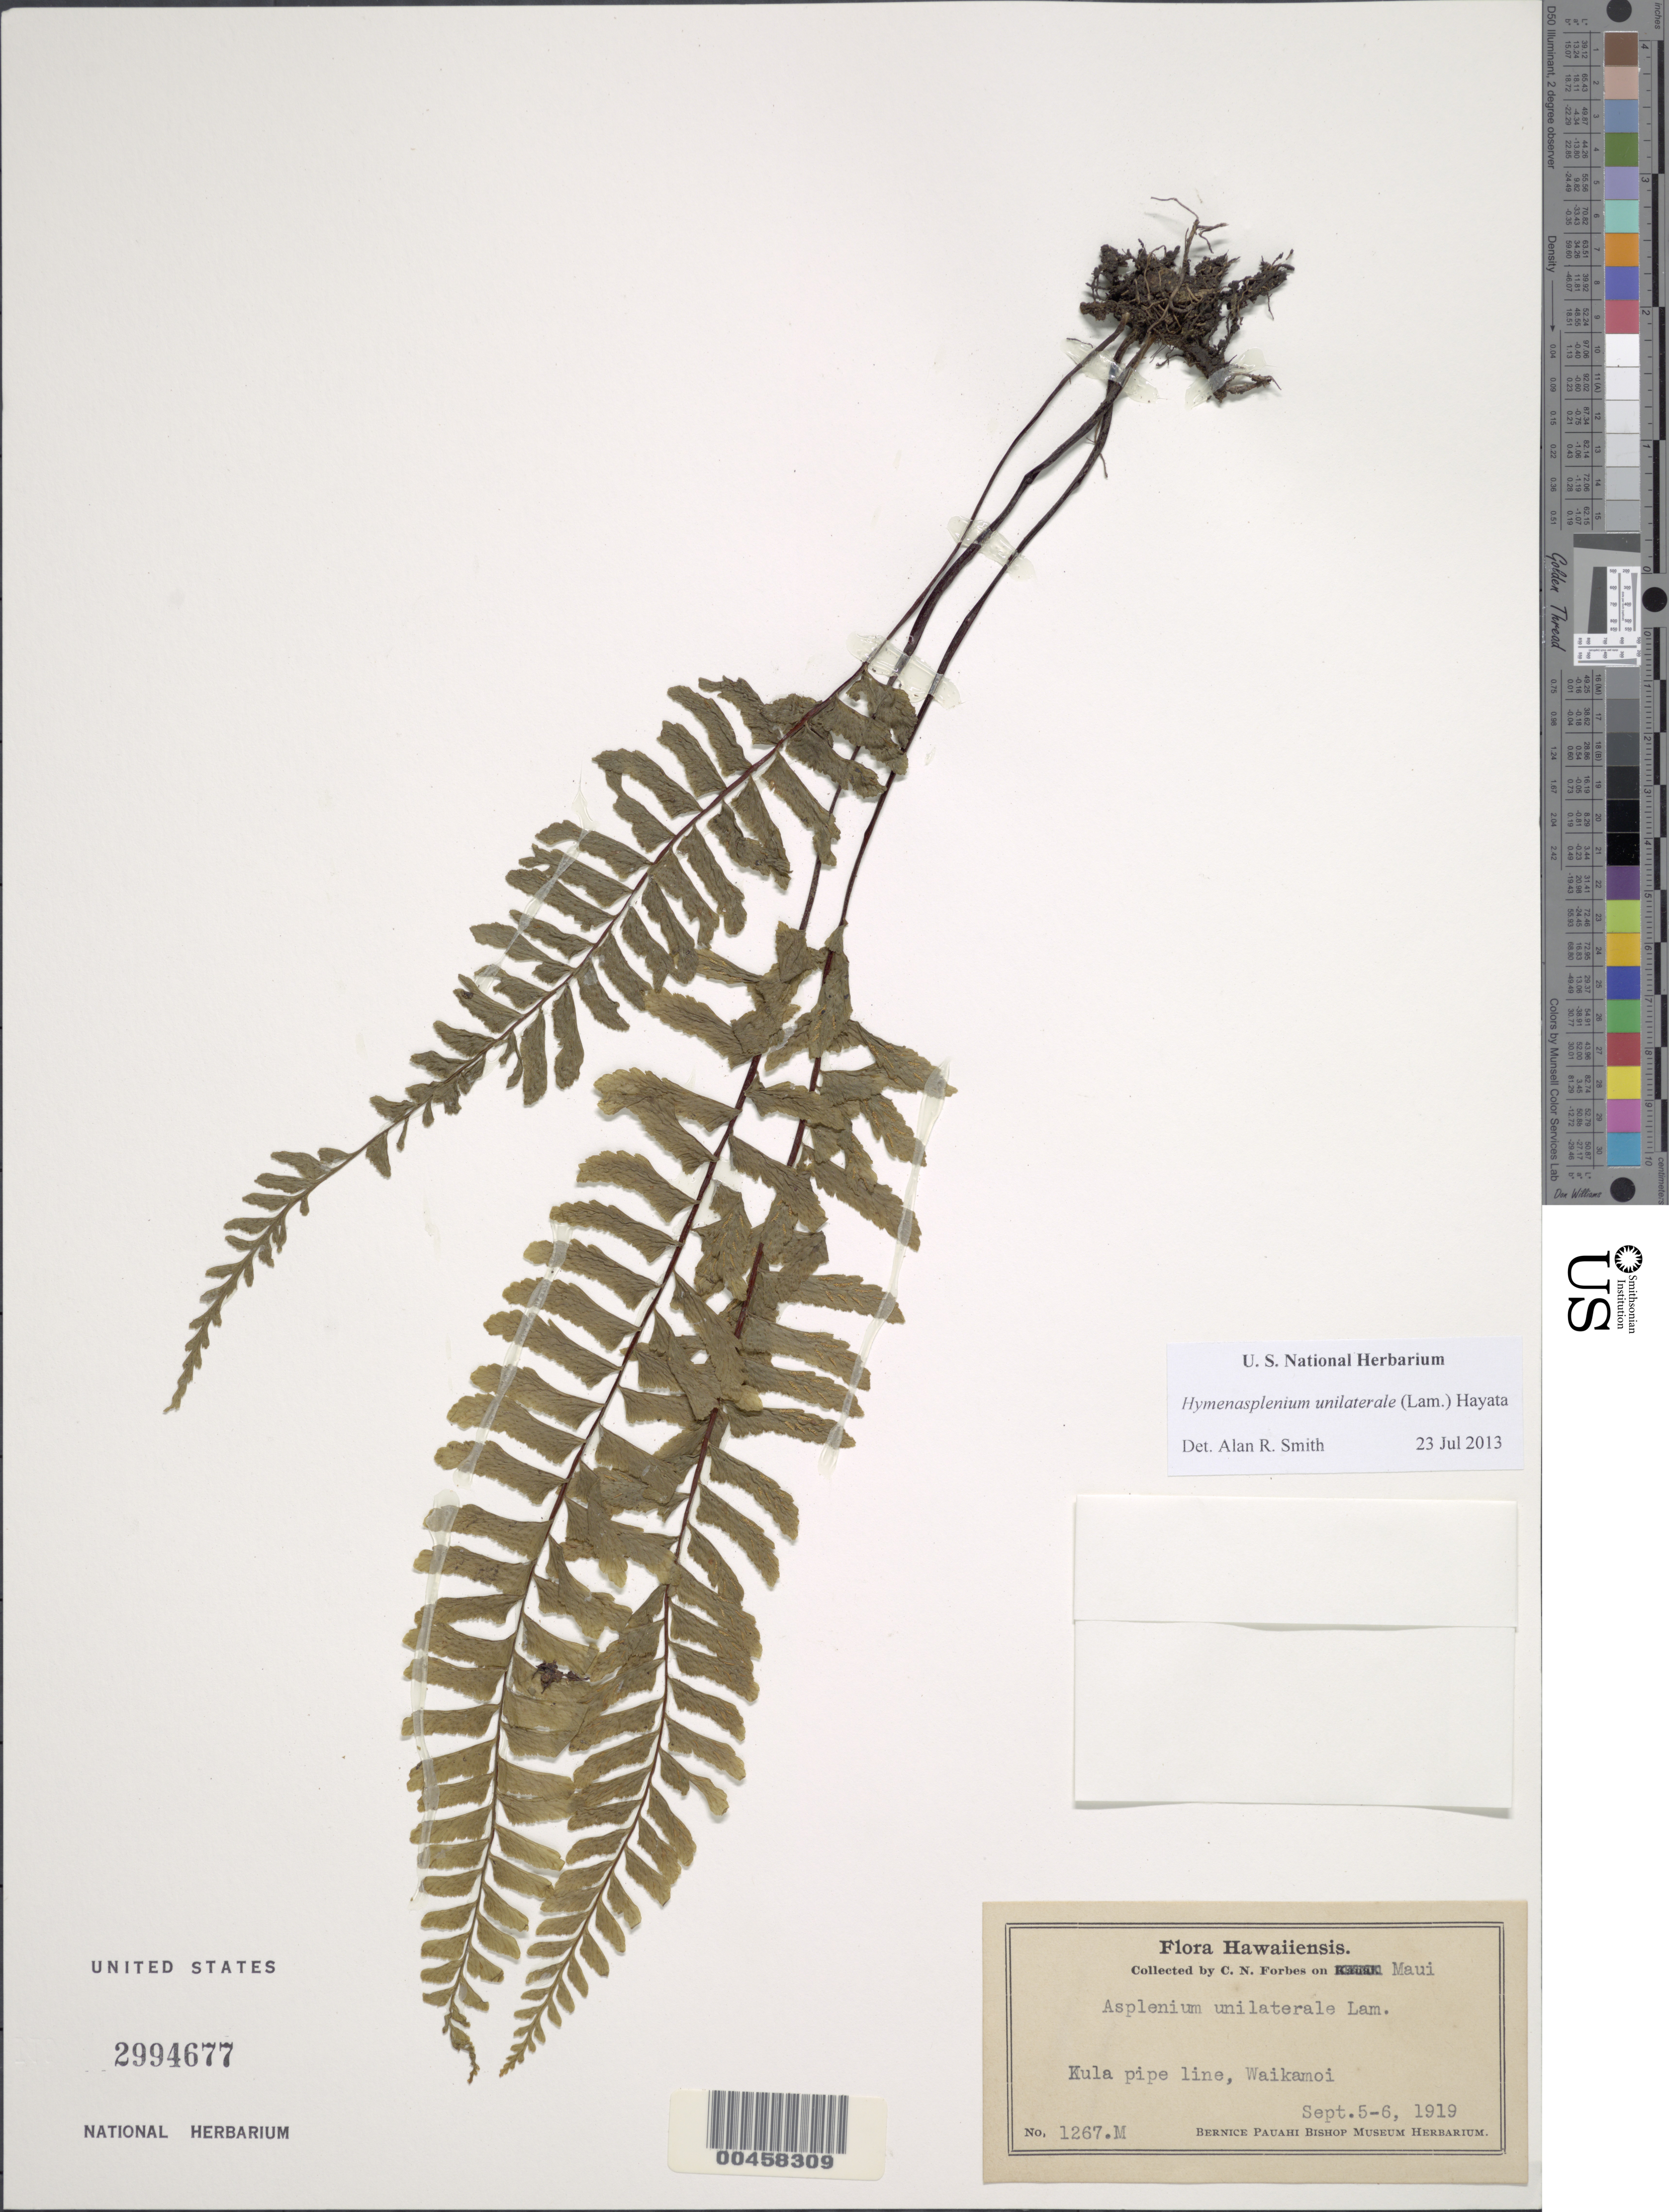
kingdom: Plantae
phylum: Tracheophyta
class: Polypodiopsida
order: Polypodiales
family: Aspleniaceae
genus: Hymenasplenium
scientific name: Hymenasplenium unilaterale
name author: (Lam.) Hayata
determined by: Smith, Alan R., (UC)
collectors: C. N. Forbes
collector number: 1267.M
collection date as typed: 5 Sep 1919 to 6 Sep 1919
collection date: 1919-09-05/1919-09-06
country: United States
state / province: Hawaii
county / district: Maui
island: Maui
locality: Kula pipe line, Waikamoi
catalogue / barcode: US 2994677